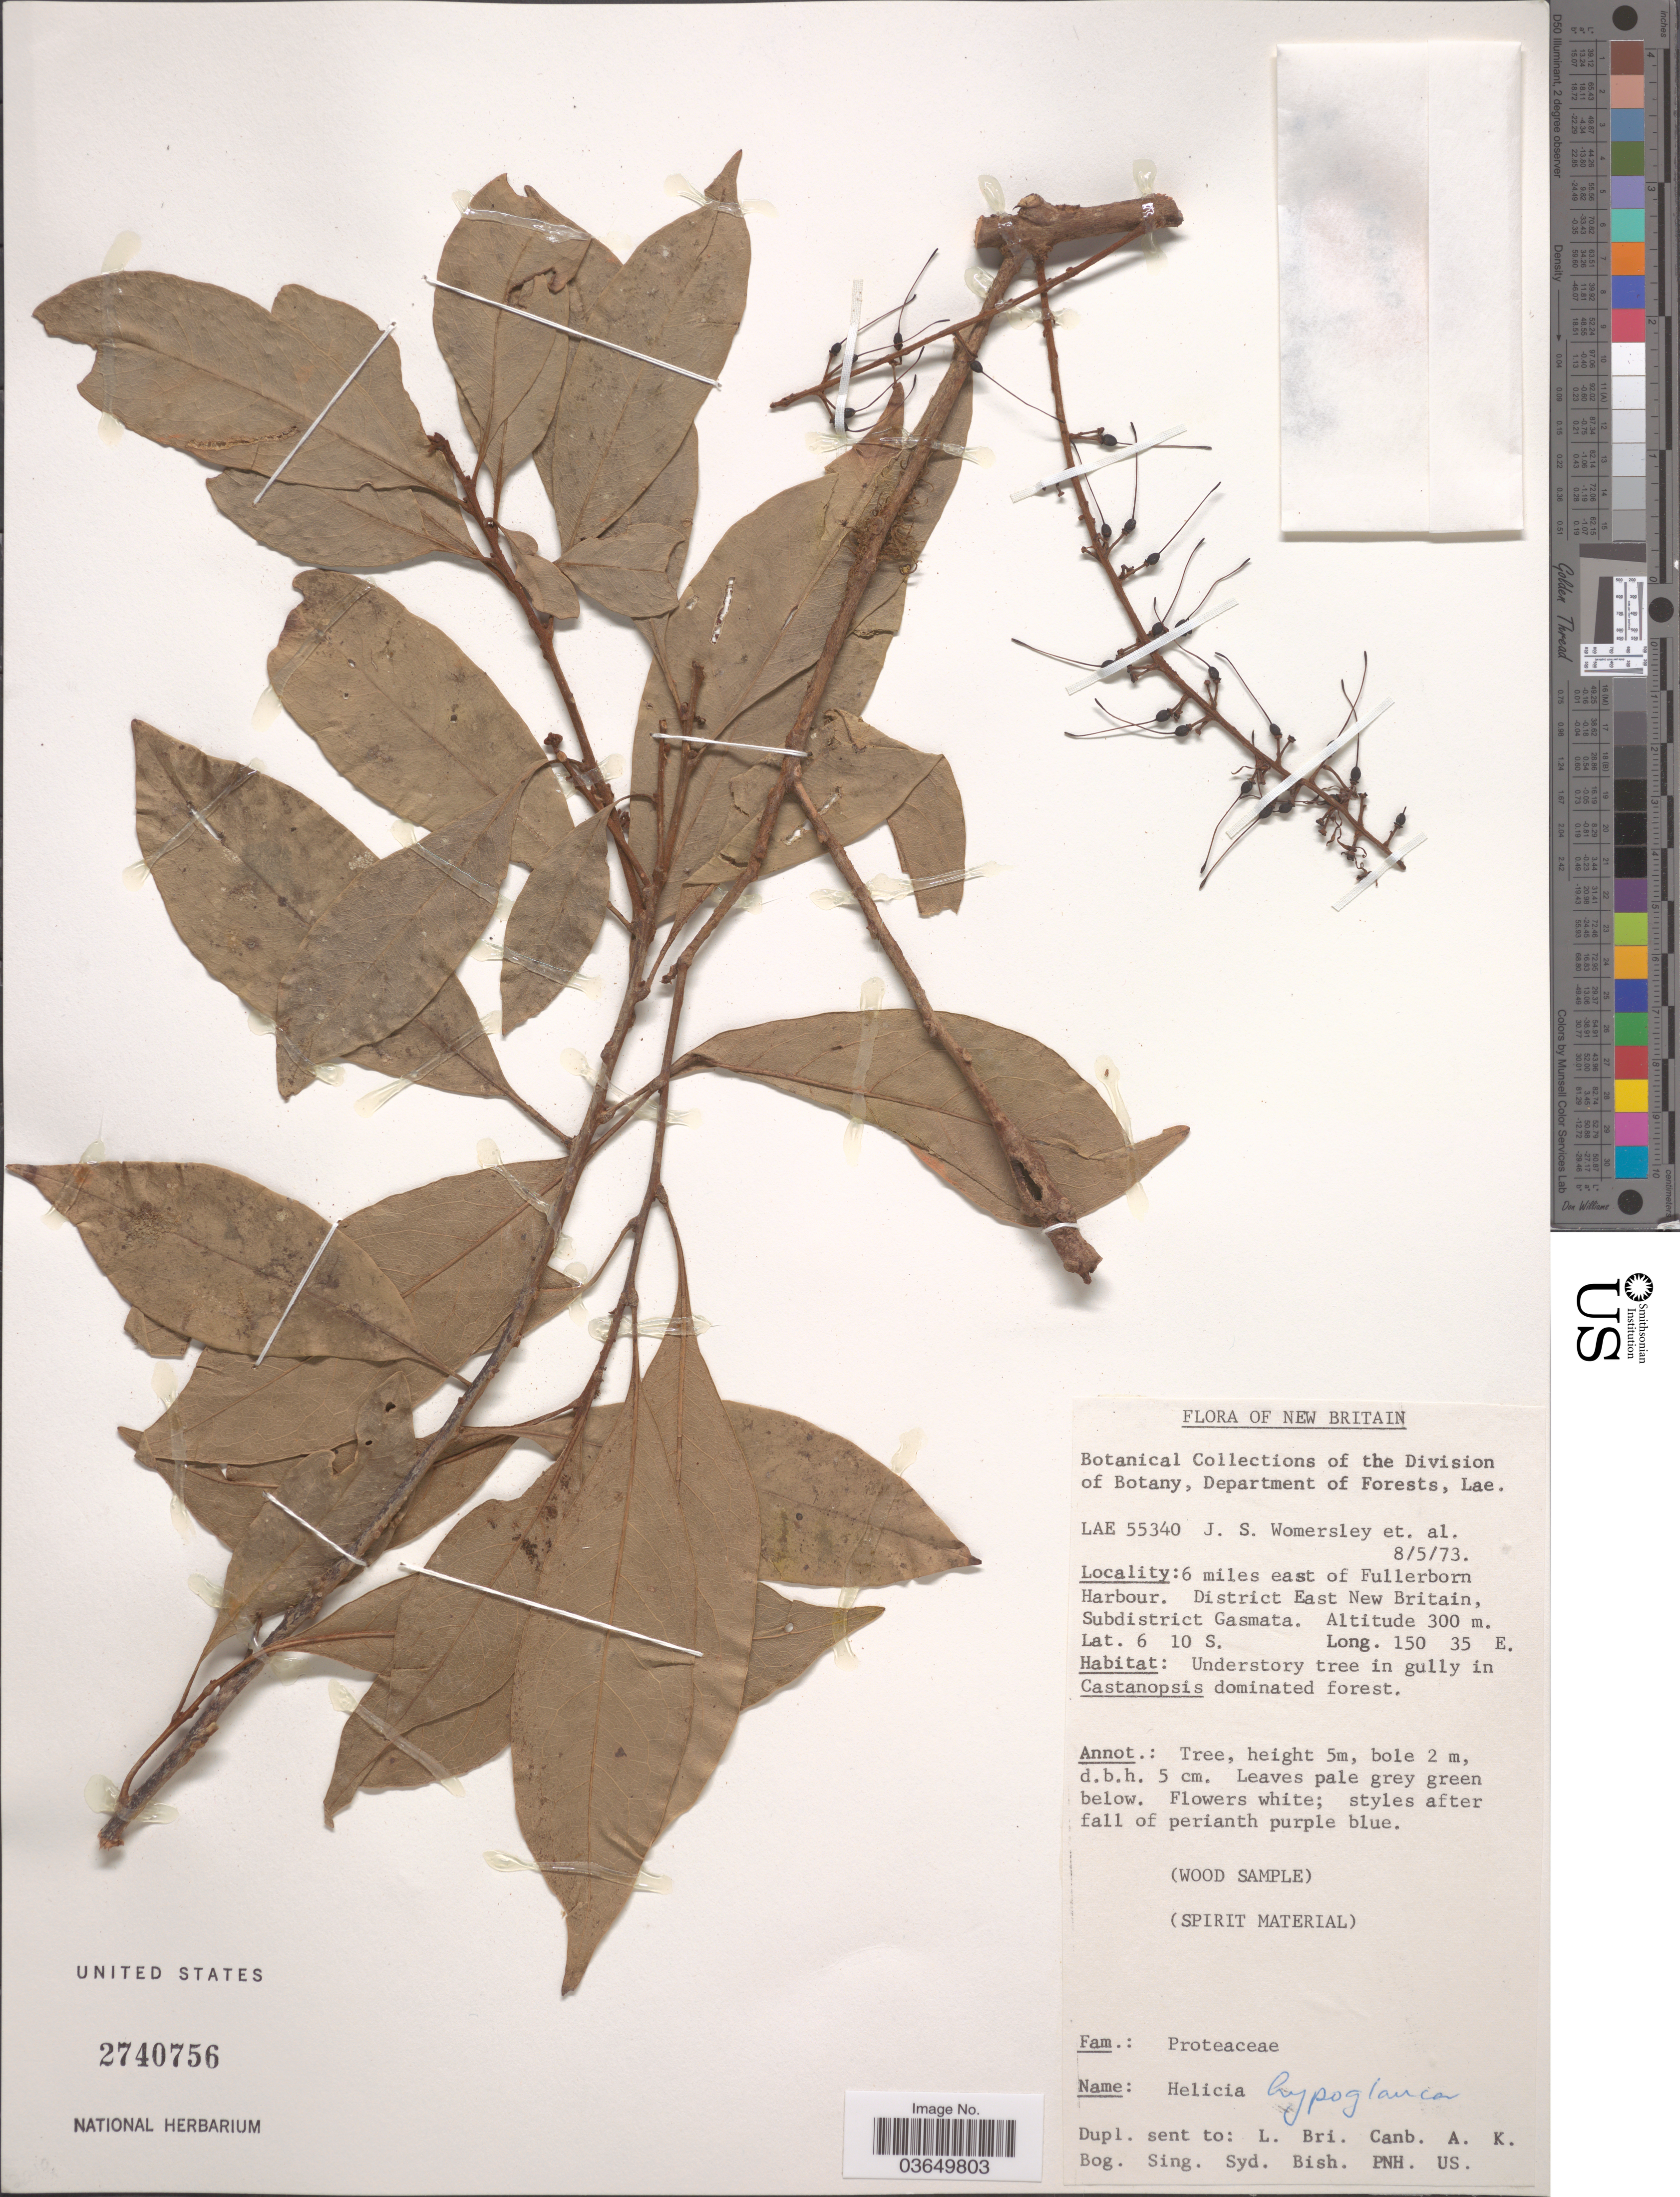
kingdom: Plantae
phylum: Tracheophyta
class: Magnoliopsida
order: Proteales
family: Proteaceae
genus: Helicia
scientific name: Helicia hypoglauca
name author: Diels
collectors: J. S. Womersley & et al.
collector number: LAE 55340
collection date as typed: Transcribed d/m/y: 8/5/73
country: Papua New Guinea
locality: New Britain. 6 miles east of Fullerborn Harbour. District East New Britain, Subdistrict Gasmata.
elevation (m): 300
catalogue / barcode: US 2740756